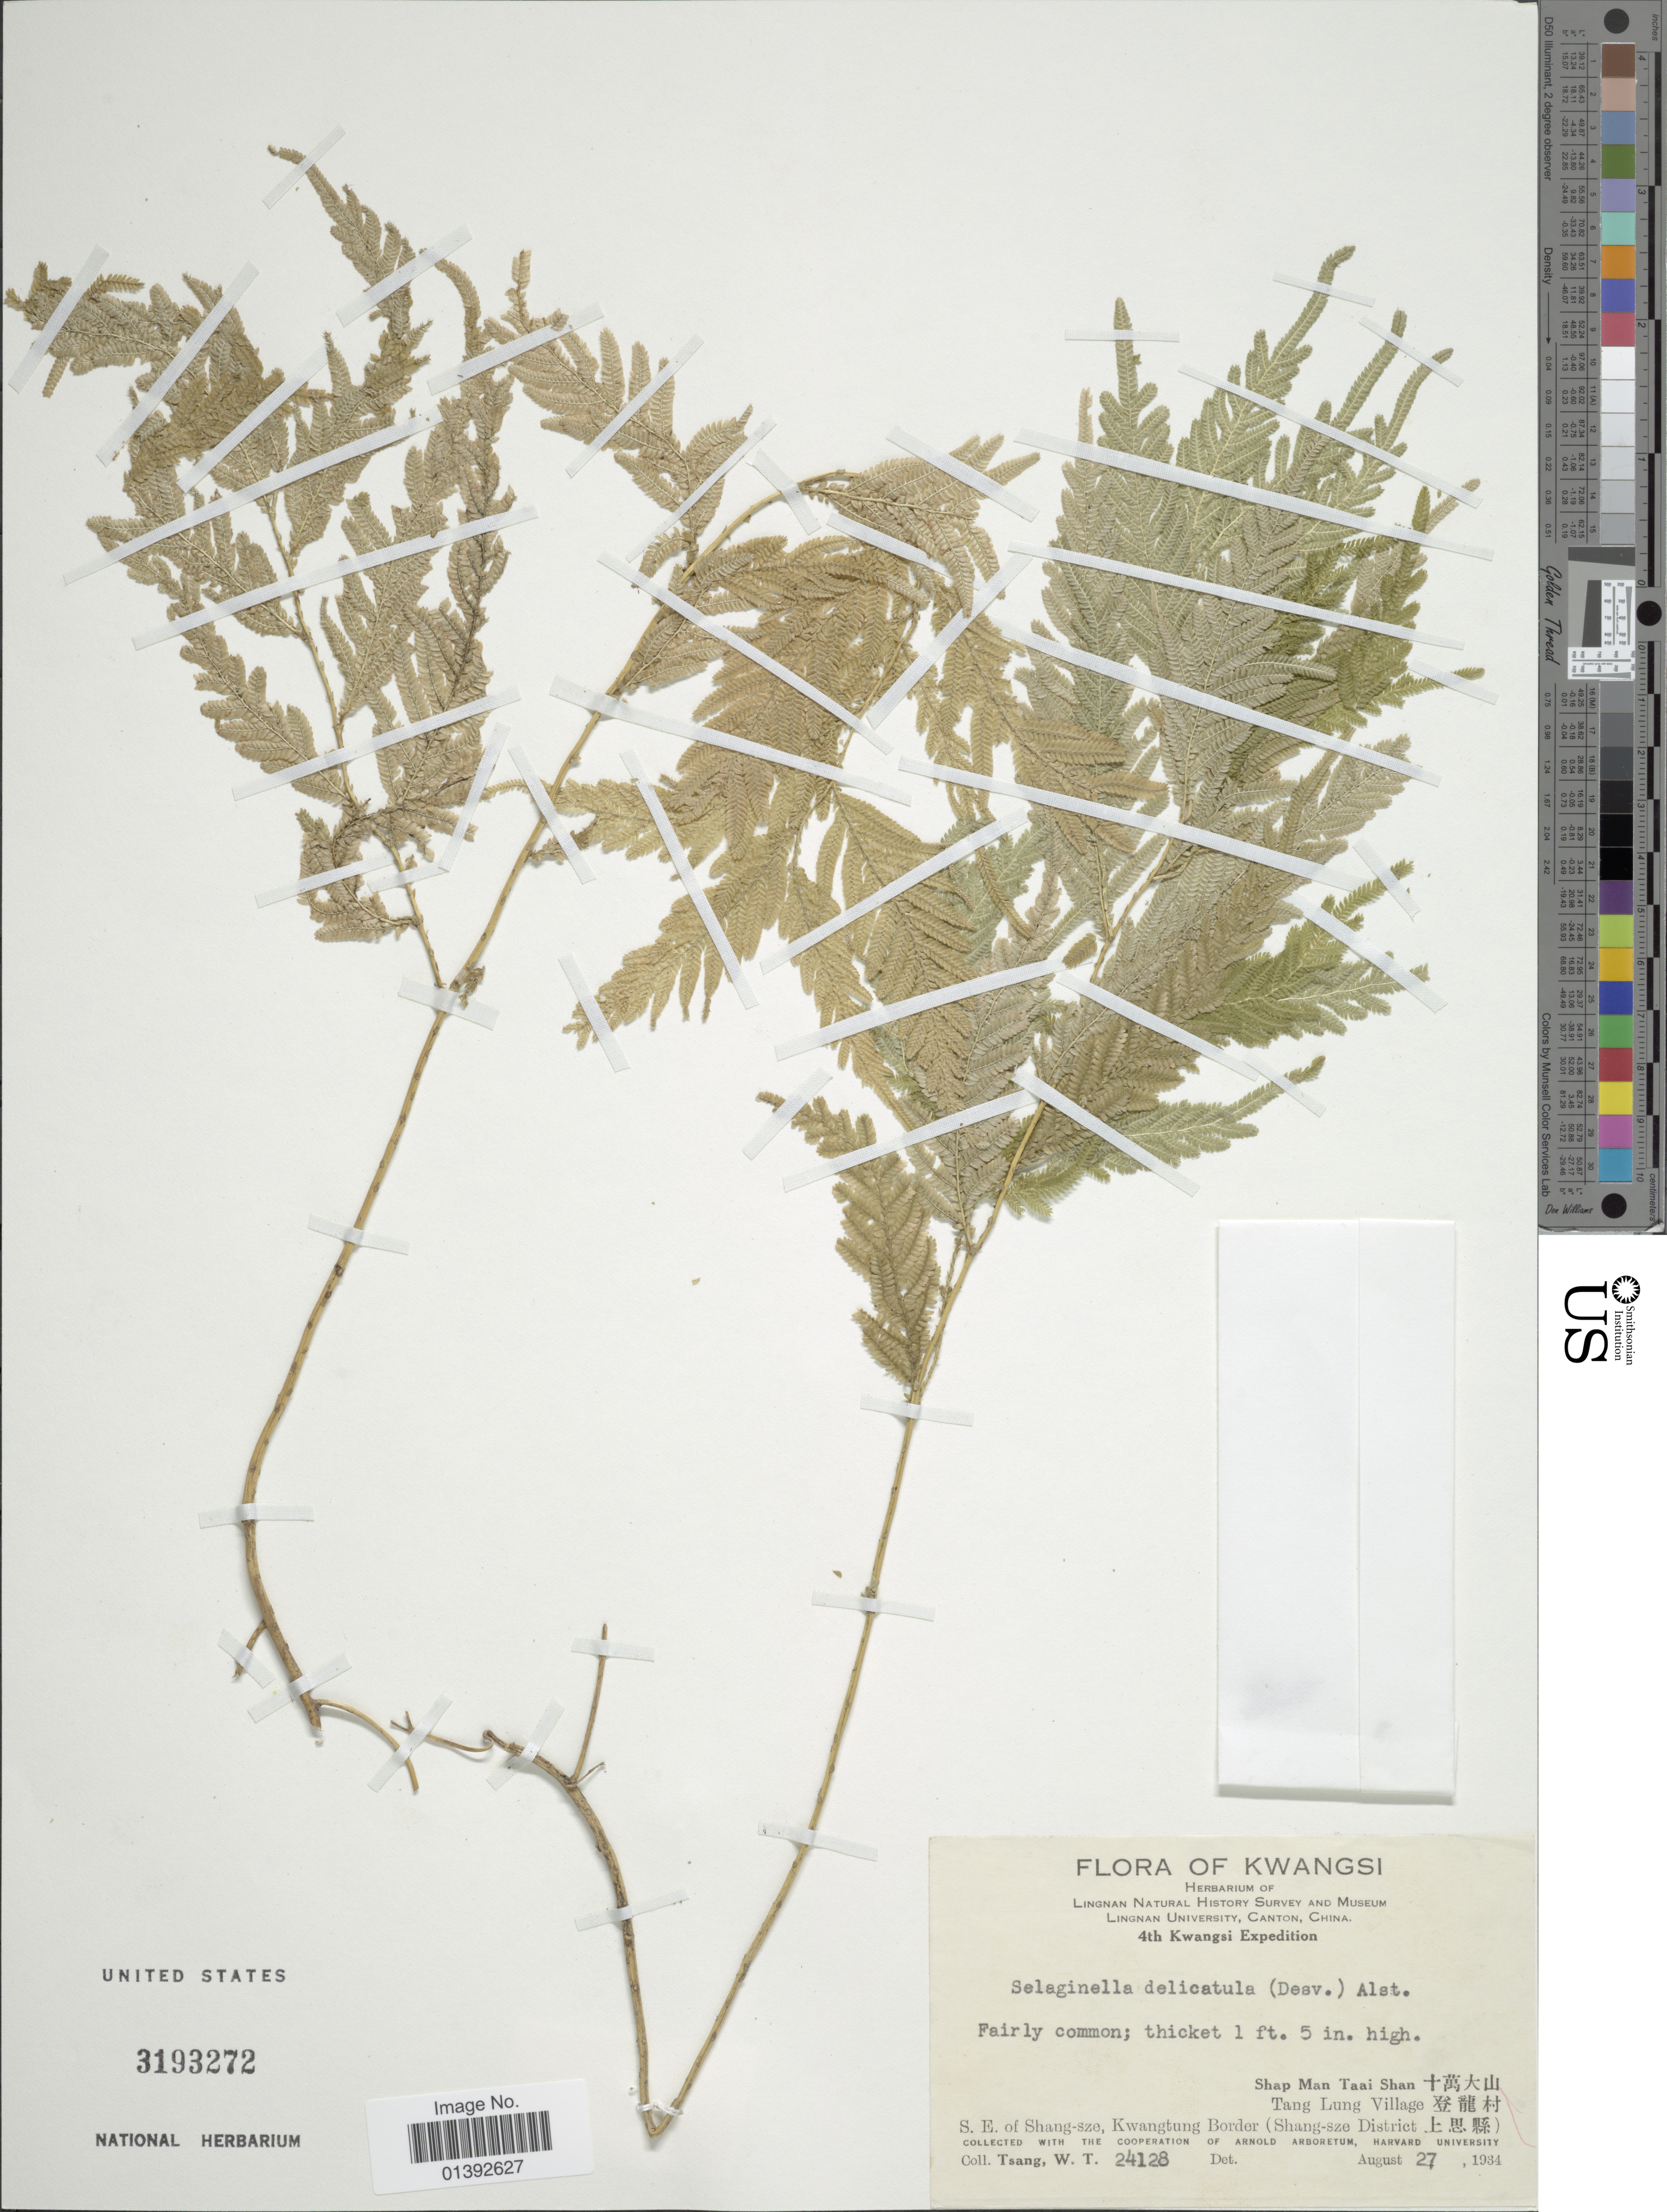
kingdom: Plantae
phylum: Tracheophyta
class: Lycopodiopsida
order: Selaginellales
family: Selaginellaceae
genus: Selaginella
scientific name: Selaginella delicatula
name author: (Desv.) Alston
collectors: W. T. Tsang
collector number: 24128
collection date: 1934-08-27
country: China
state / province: Guangxi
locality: Kwangsi, Shap Man, Taai Shan, Tang Lung Village, S.E. of Shang-szo, Kwangtung Border (Shang-sze District)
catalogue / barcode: US 3193272